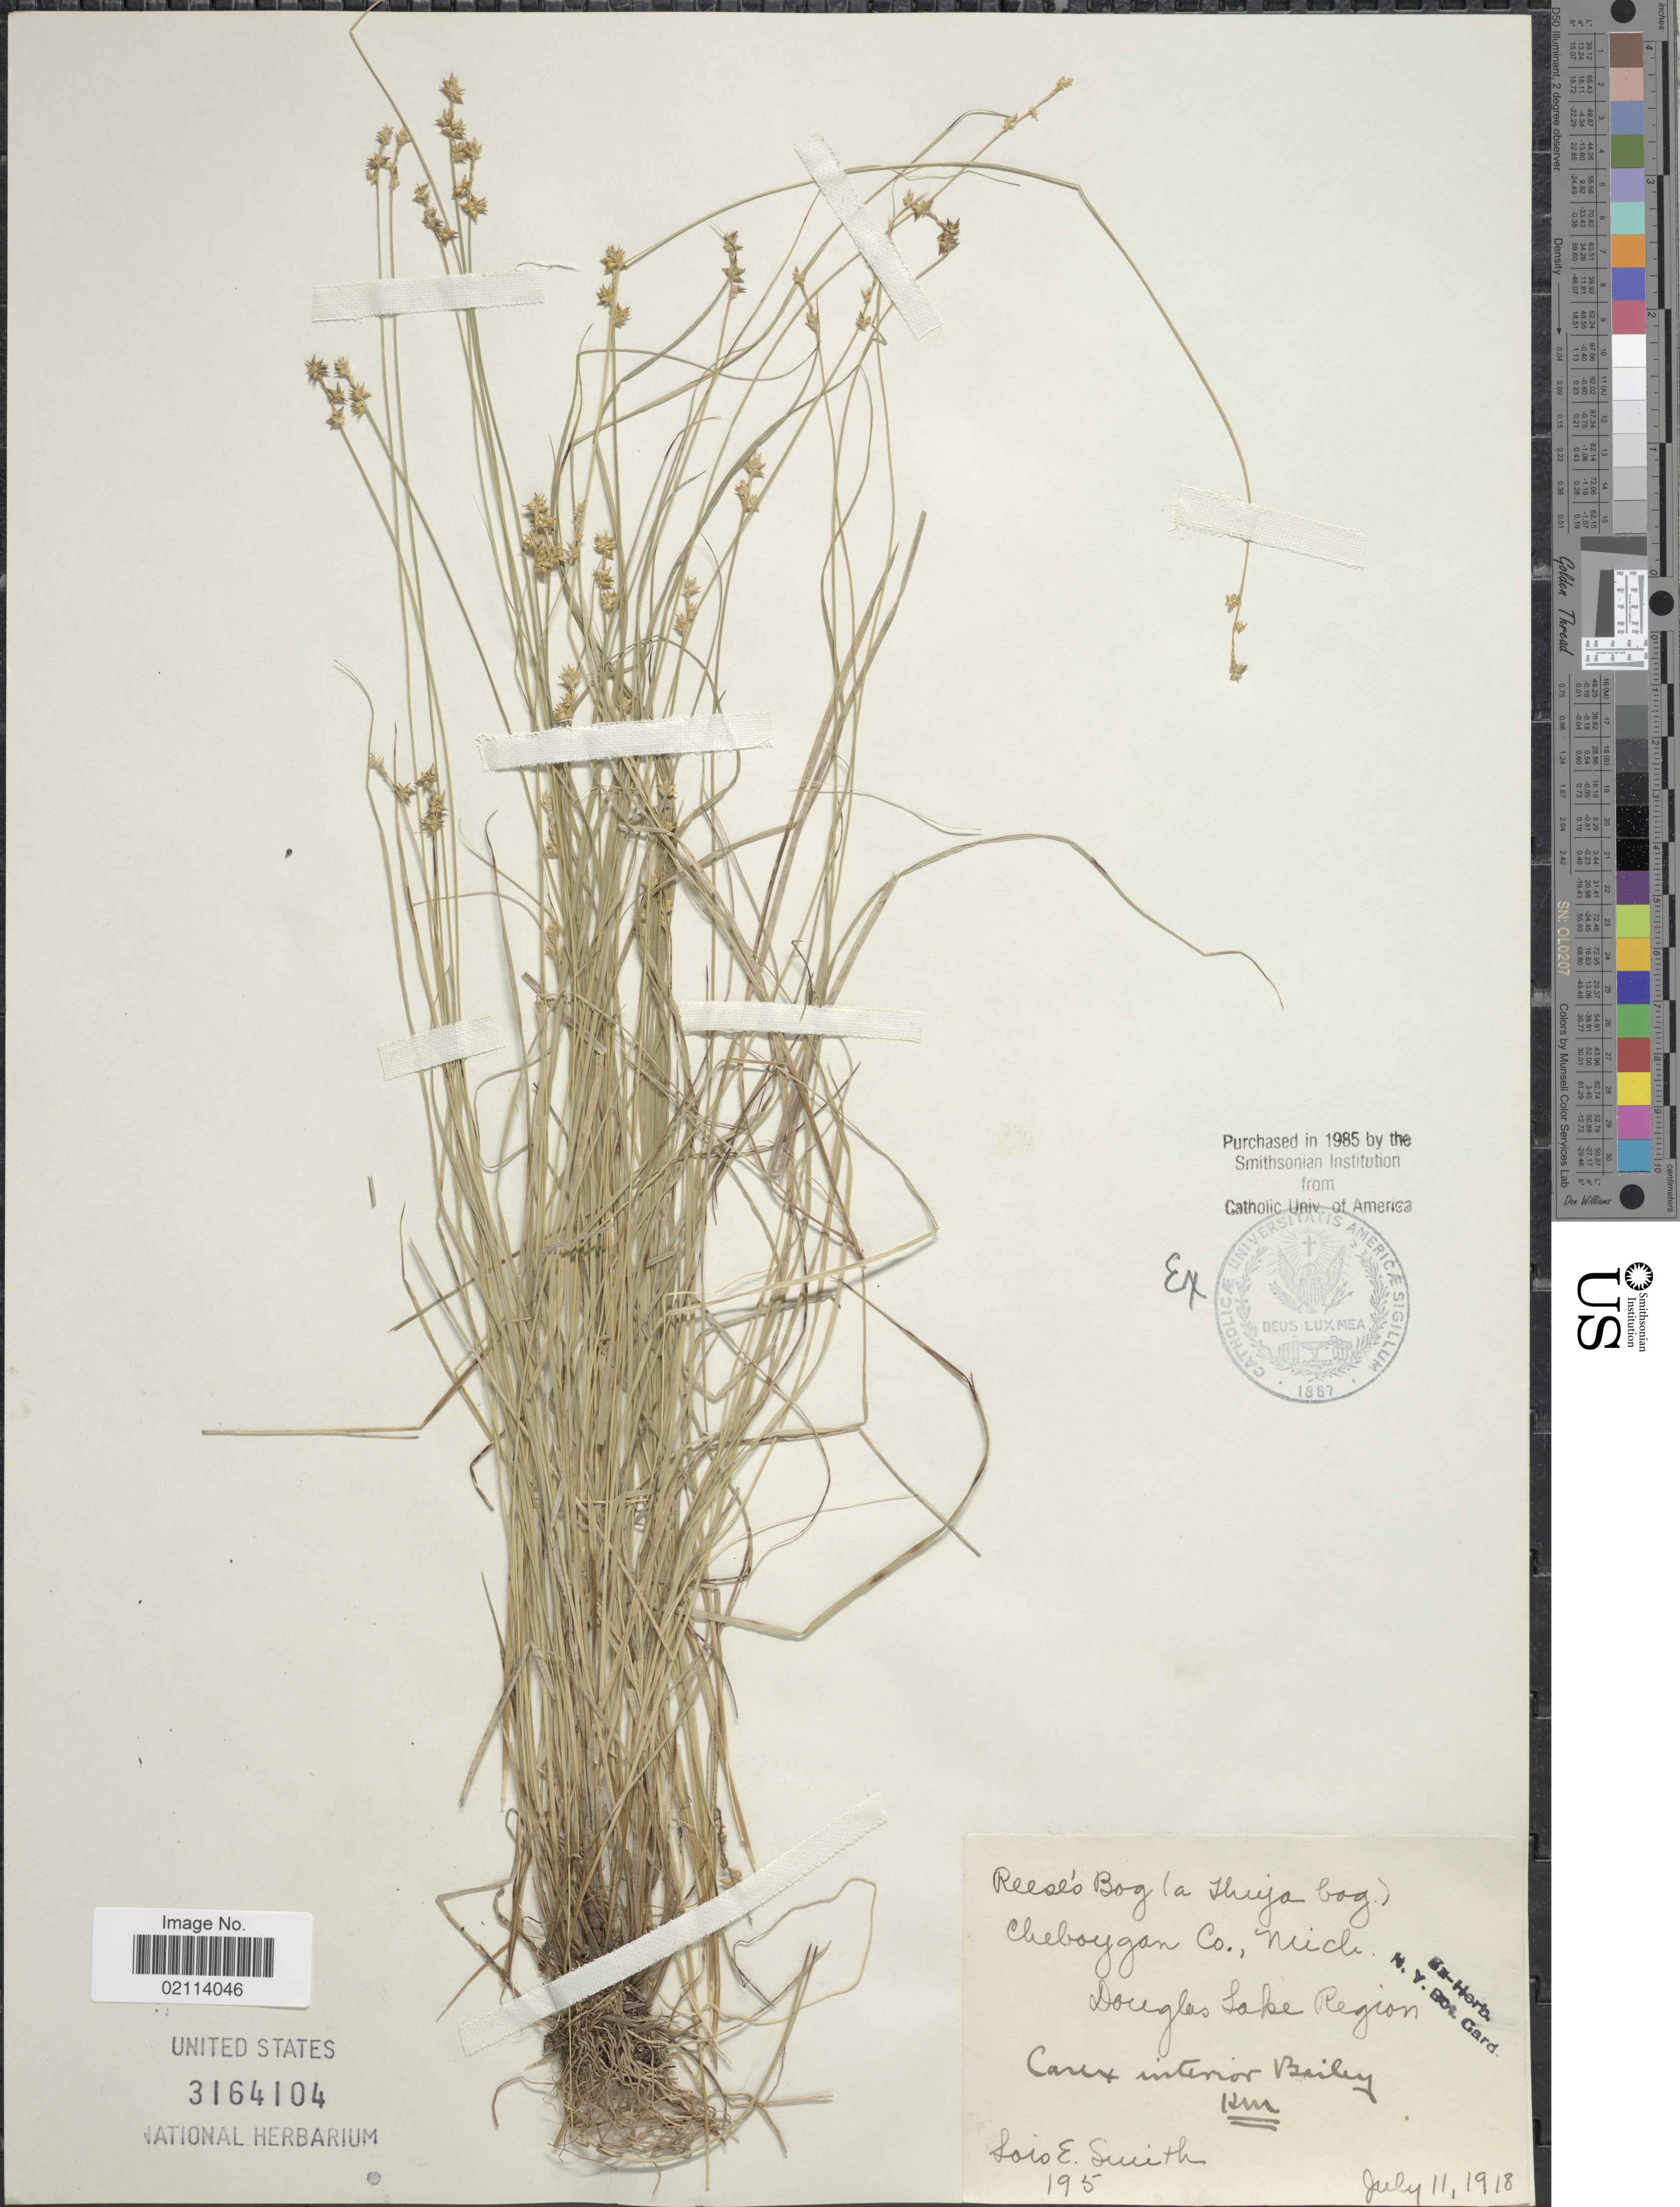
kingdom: Plantae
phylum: Tracheophyta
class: Liliopsida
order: Poales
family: Cyperaceae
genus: Carex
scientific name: Carex interior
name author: L.H. Bailey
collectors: L. E. Smith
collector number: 195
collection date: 1918-07-11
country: United States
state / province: Michigan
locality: Cheboygan Co., Douglas Lake Region.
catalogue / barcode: US 3164104